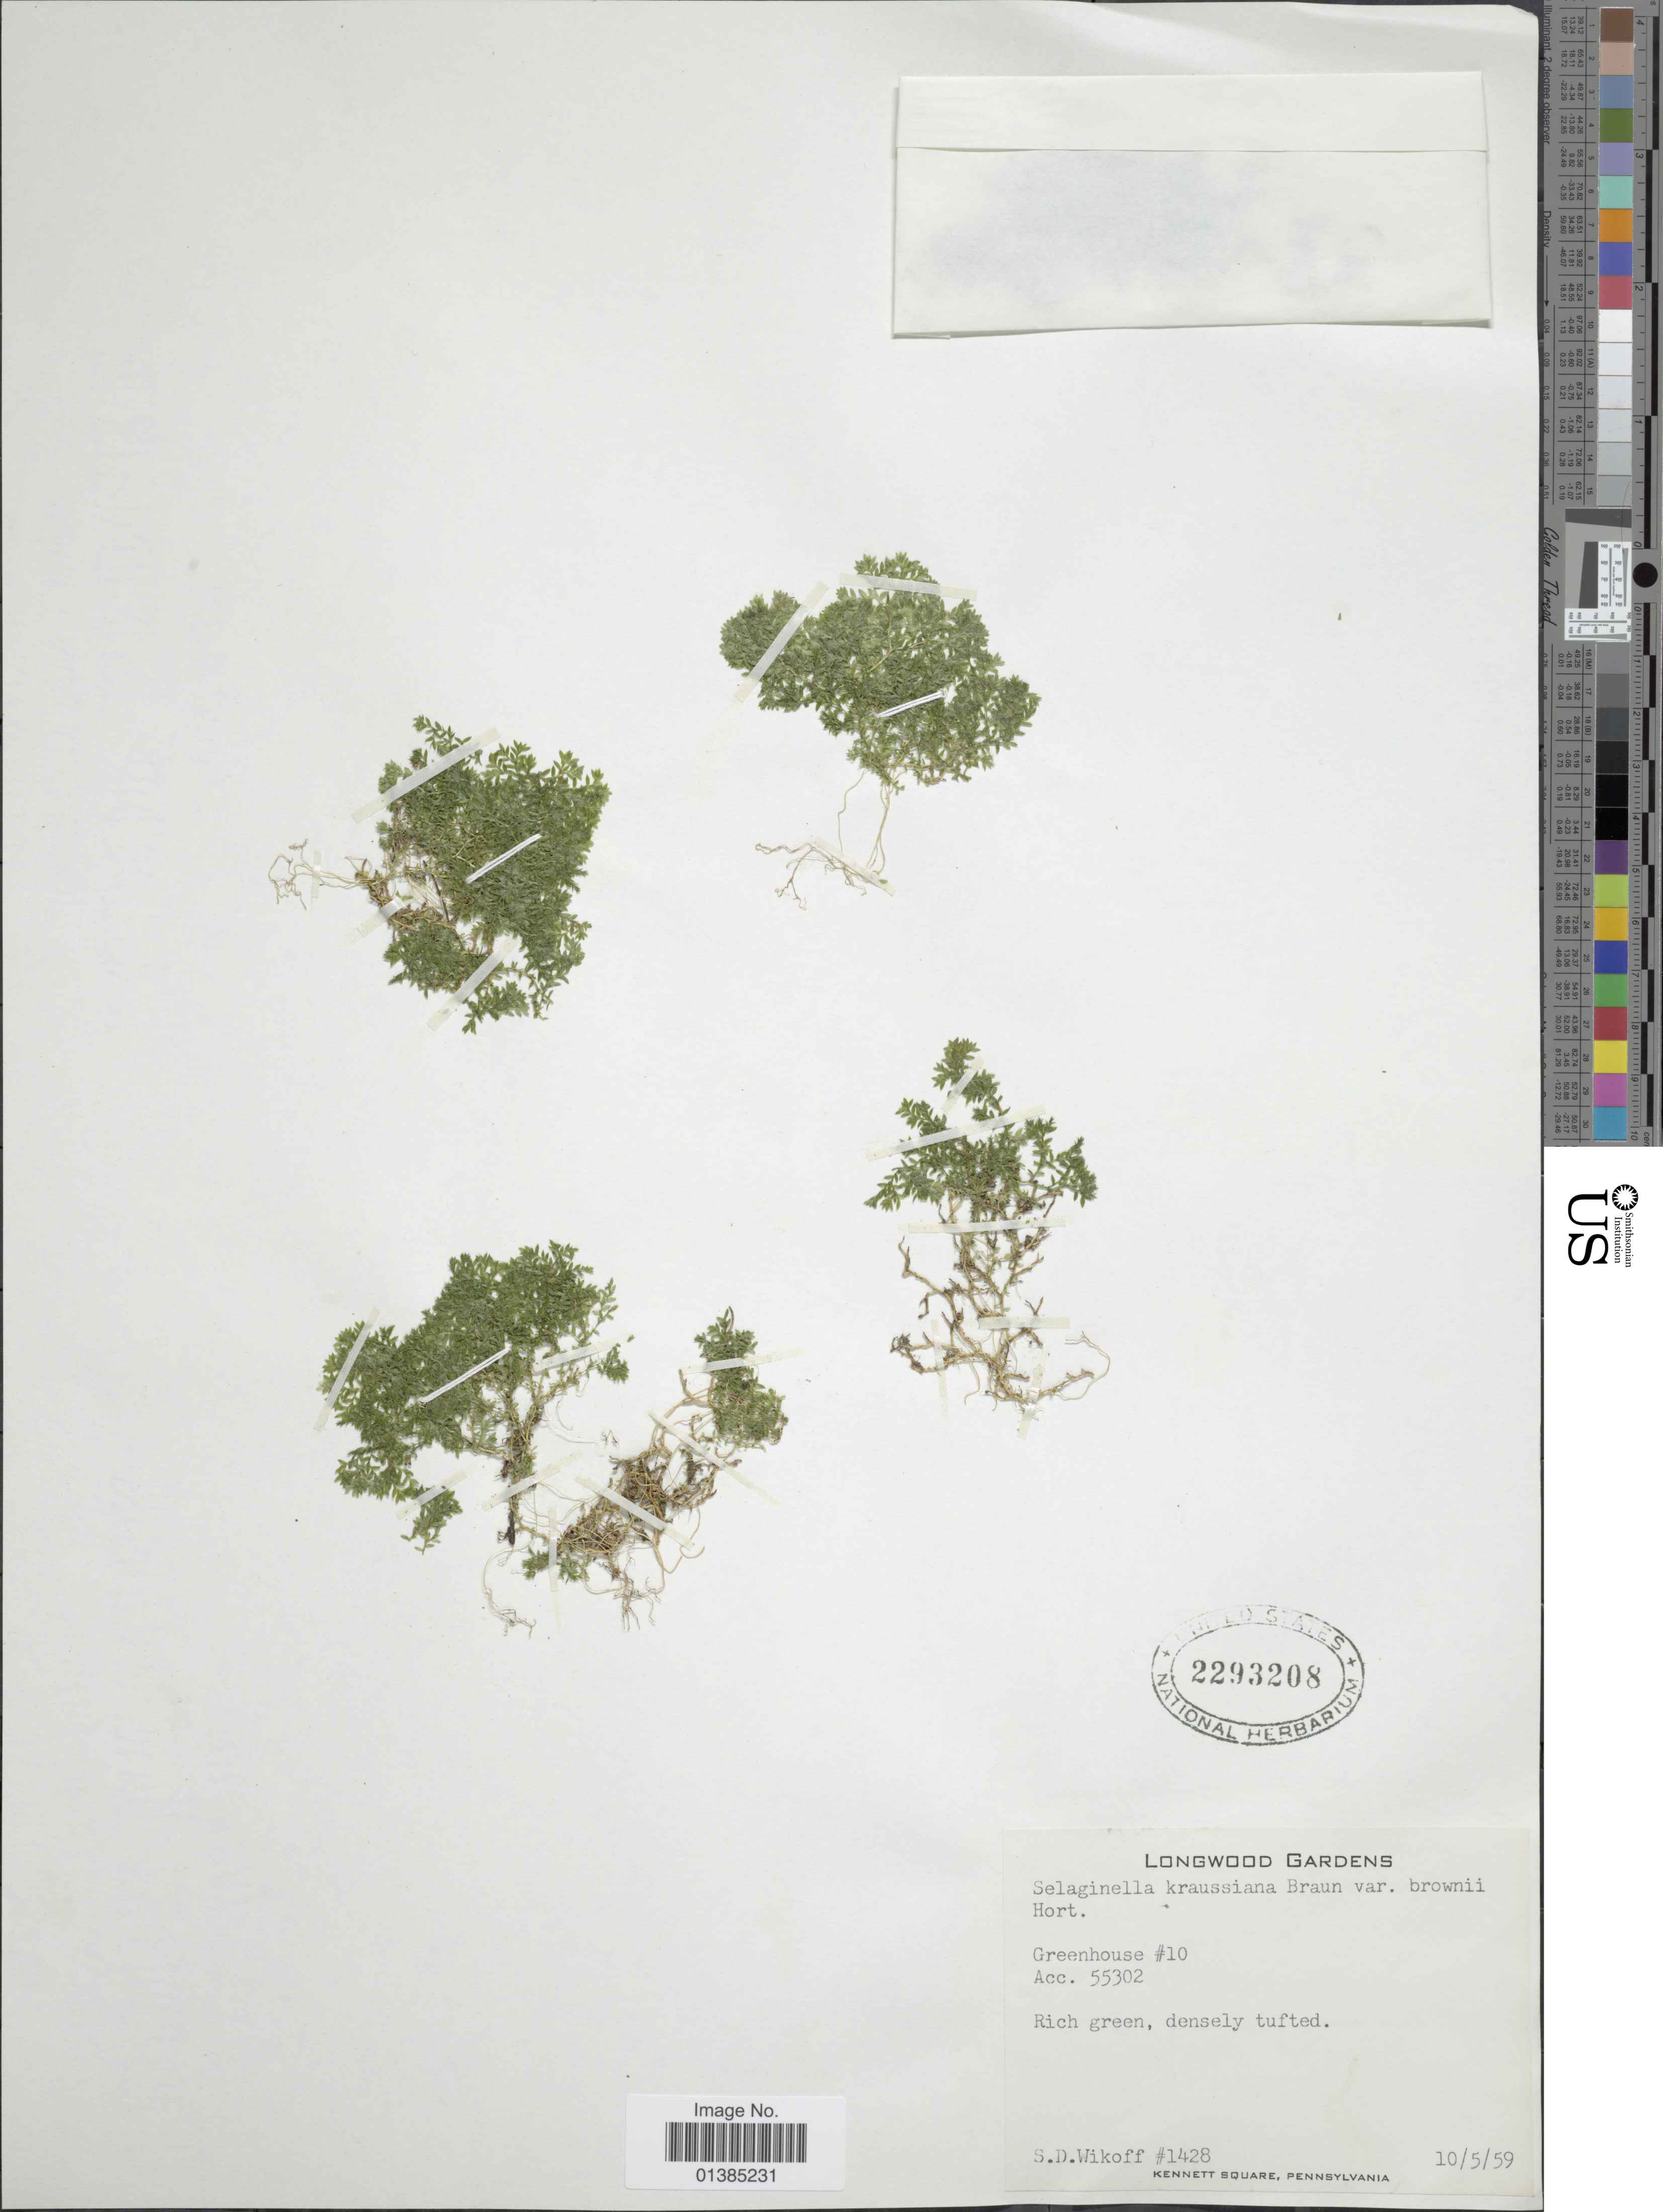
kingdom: Plantae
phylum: Tracheophyta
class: Lycopodiopsida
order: Selaginellales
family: Selaginellaceae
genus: Selaginella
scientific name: Selaginella kraussiana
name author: (Kunze) A. Braun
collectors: S. Wikoff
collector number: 1428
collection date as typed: Transcribed d/m/y: 5/10/59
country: United States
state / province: Pennsylvania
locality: Longwood Gardens. Greenhouse #10. Acc. 55302. Kennett Square.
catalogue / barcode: US 2293208